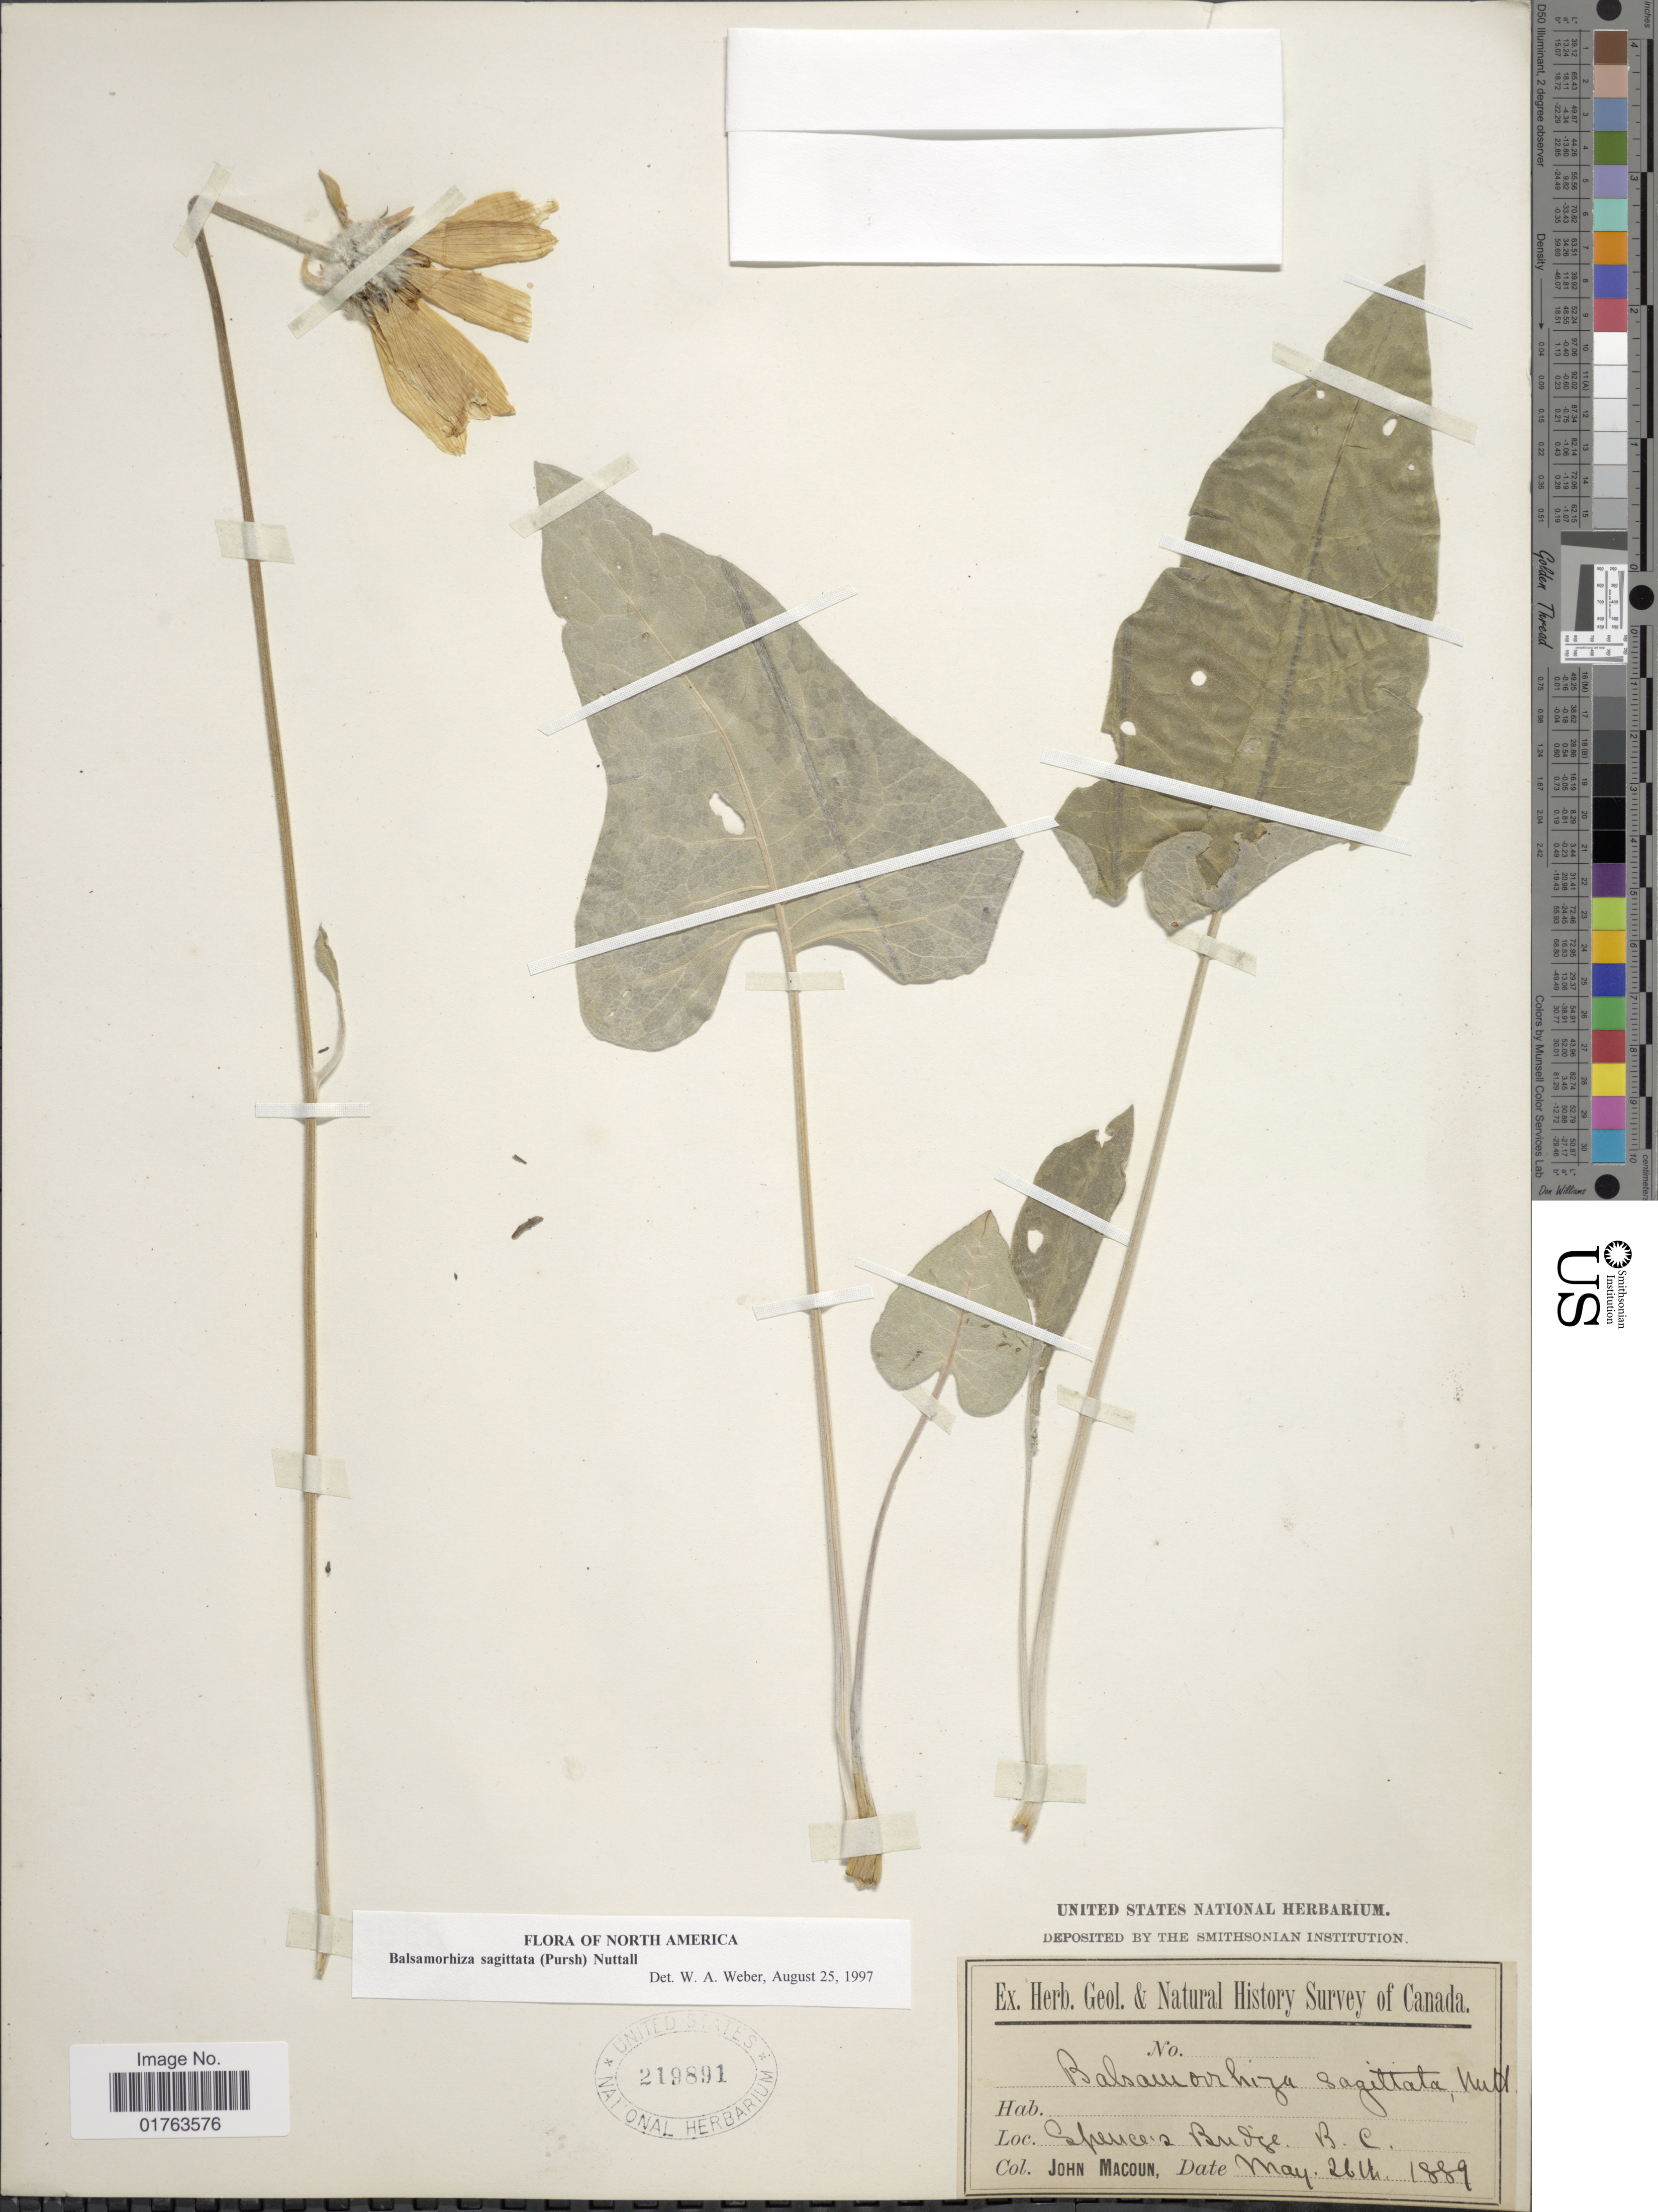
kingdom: Plantae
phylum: Tracheophyta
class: Magnoliopsida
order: Asterales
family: Asteraceae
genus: Balsamorhiza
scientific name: Balsamorhiza sagittata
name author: (Pursh) Nutt.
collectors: J. Macoun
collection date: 1889-05-26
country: Canada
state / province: British Columbia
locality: Spence's Bridge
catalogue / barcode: US 219891